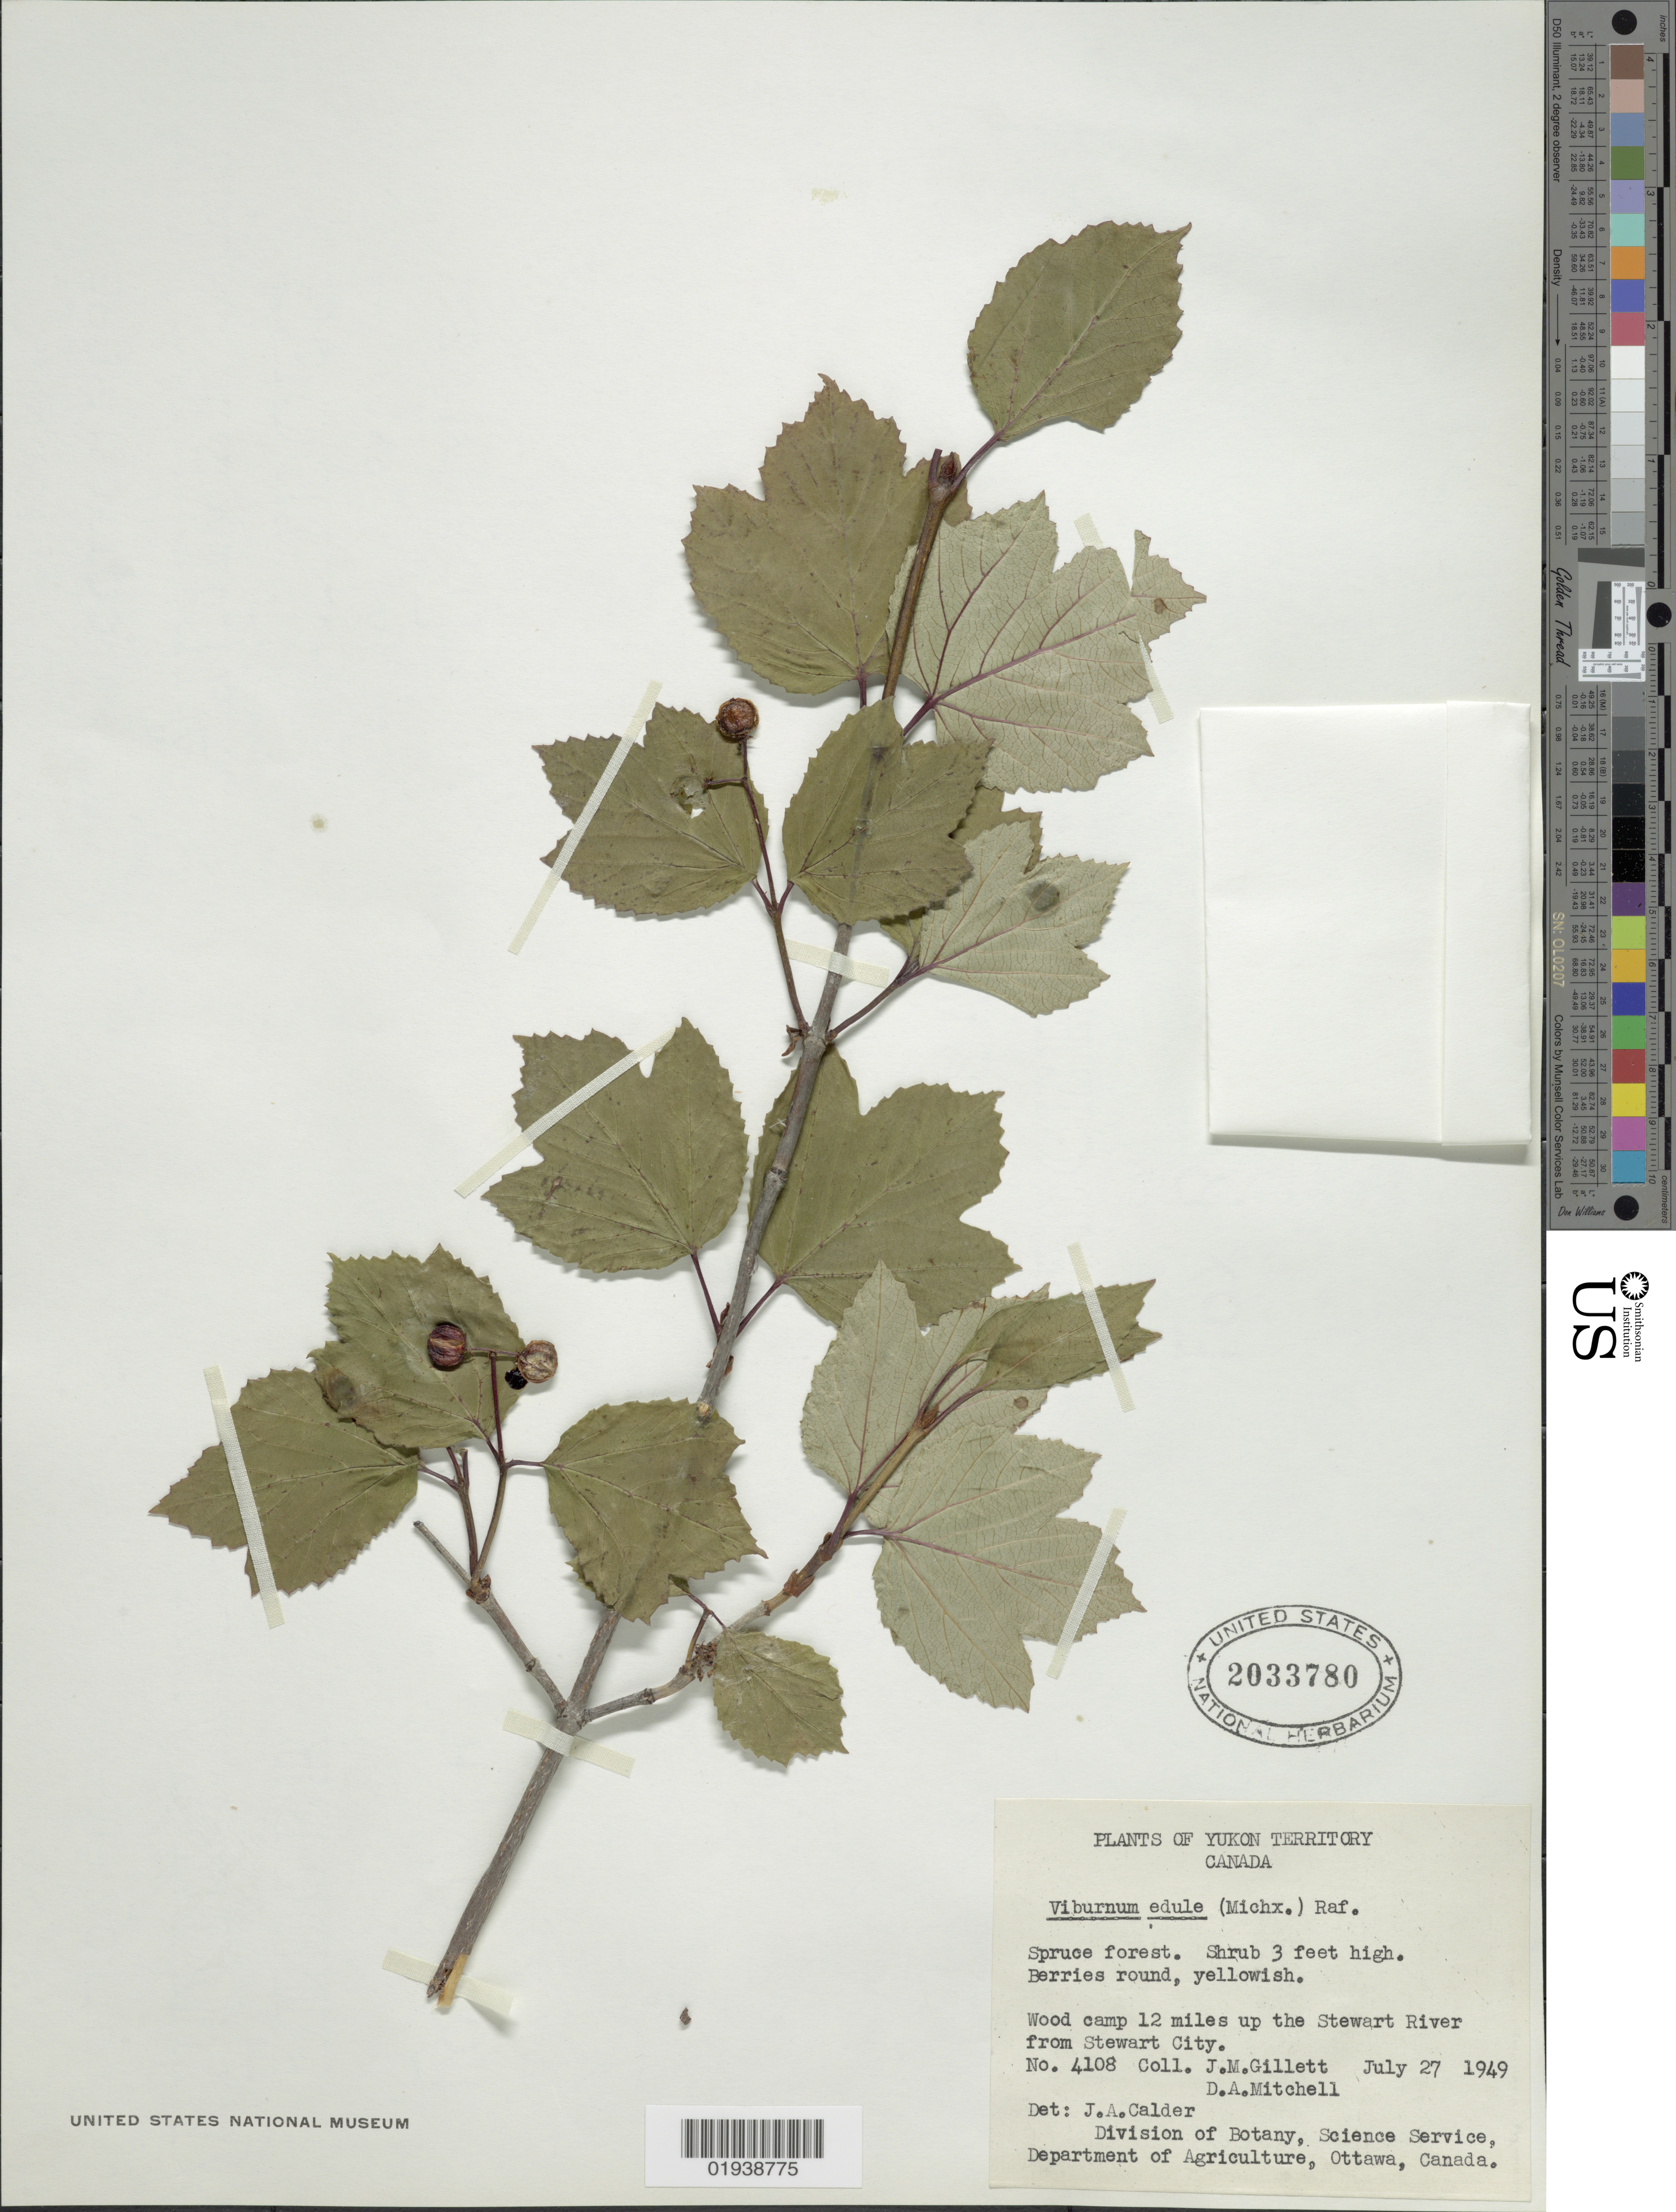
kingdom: Plantae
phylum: Tracheophyta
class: Magnoliopsida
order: Dipsacales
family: Viburnaceae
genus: Viburnum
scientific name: Viburnum edule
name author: (Michx.) Raf.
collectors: J. M. Gillett & D. Mitchell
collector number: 4108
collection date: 1949-07-27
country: Canada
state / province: Yukon Territory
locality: Wood camp 12 miles up the Stewart River from Stewart City.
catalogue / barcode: US 2033780